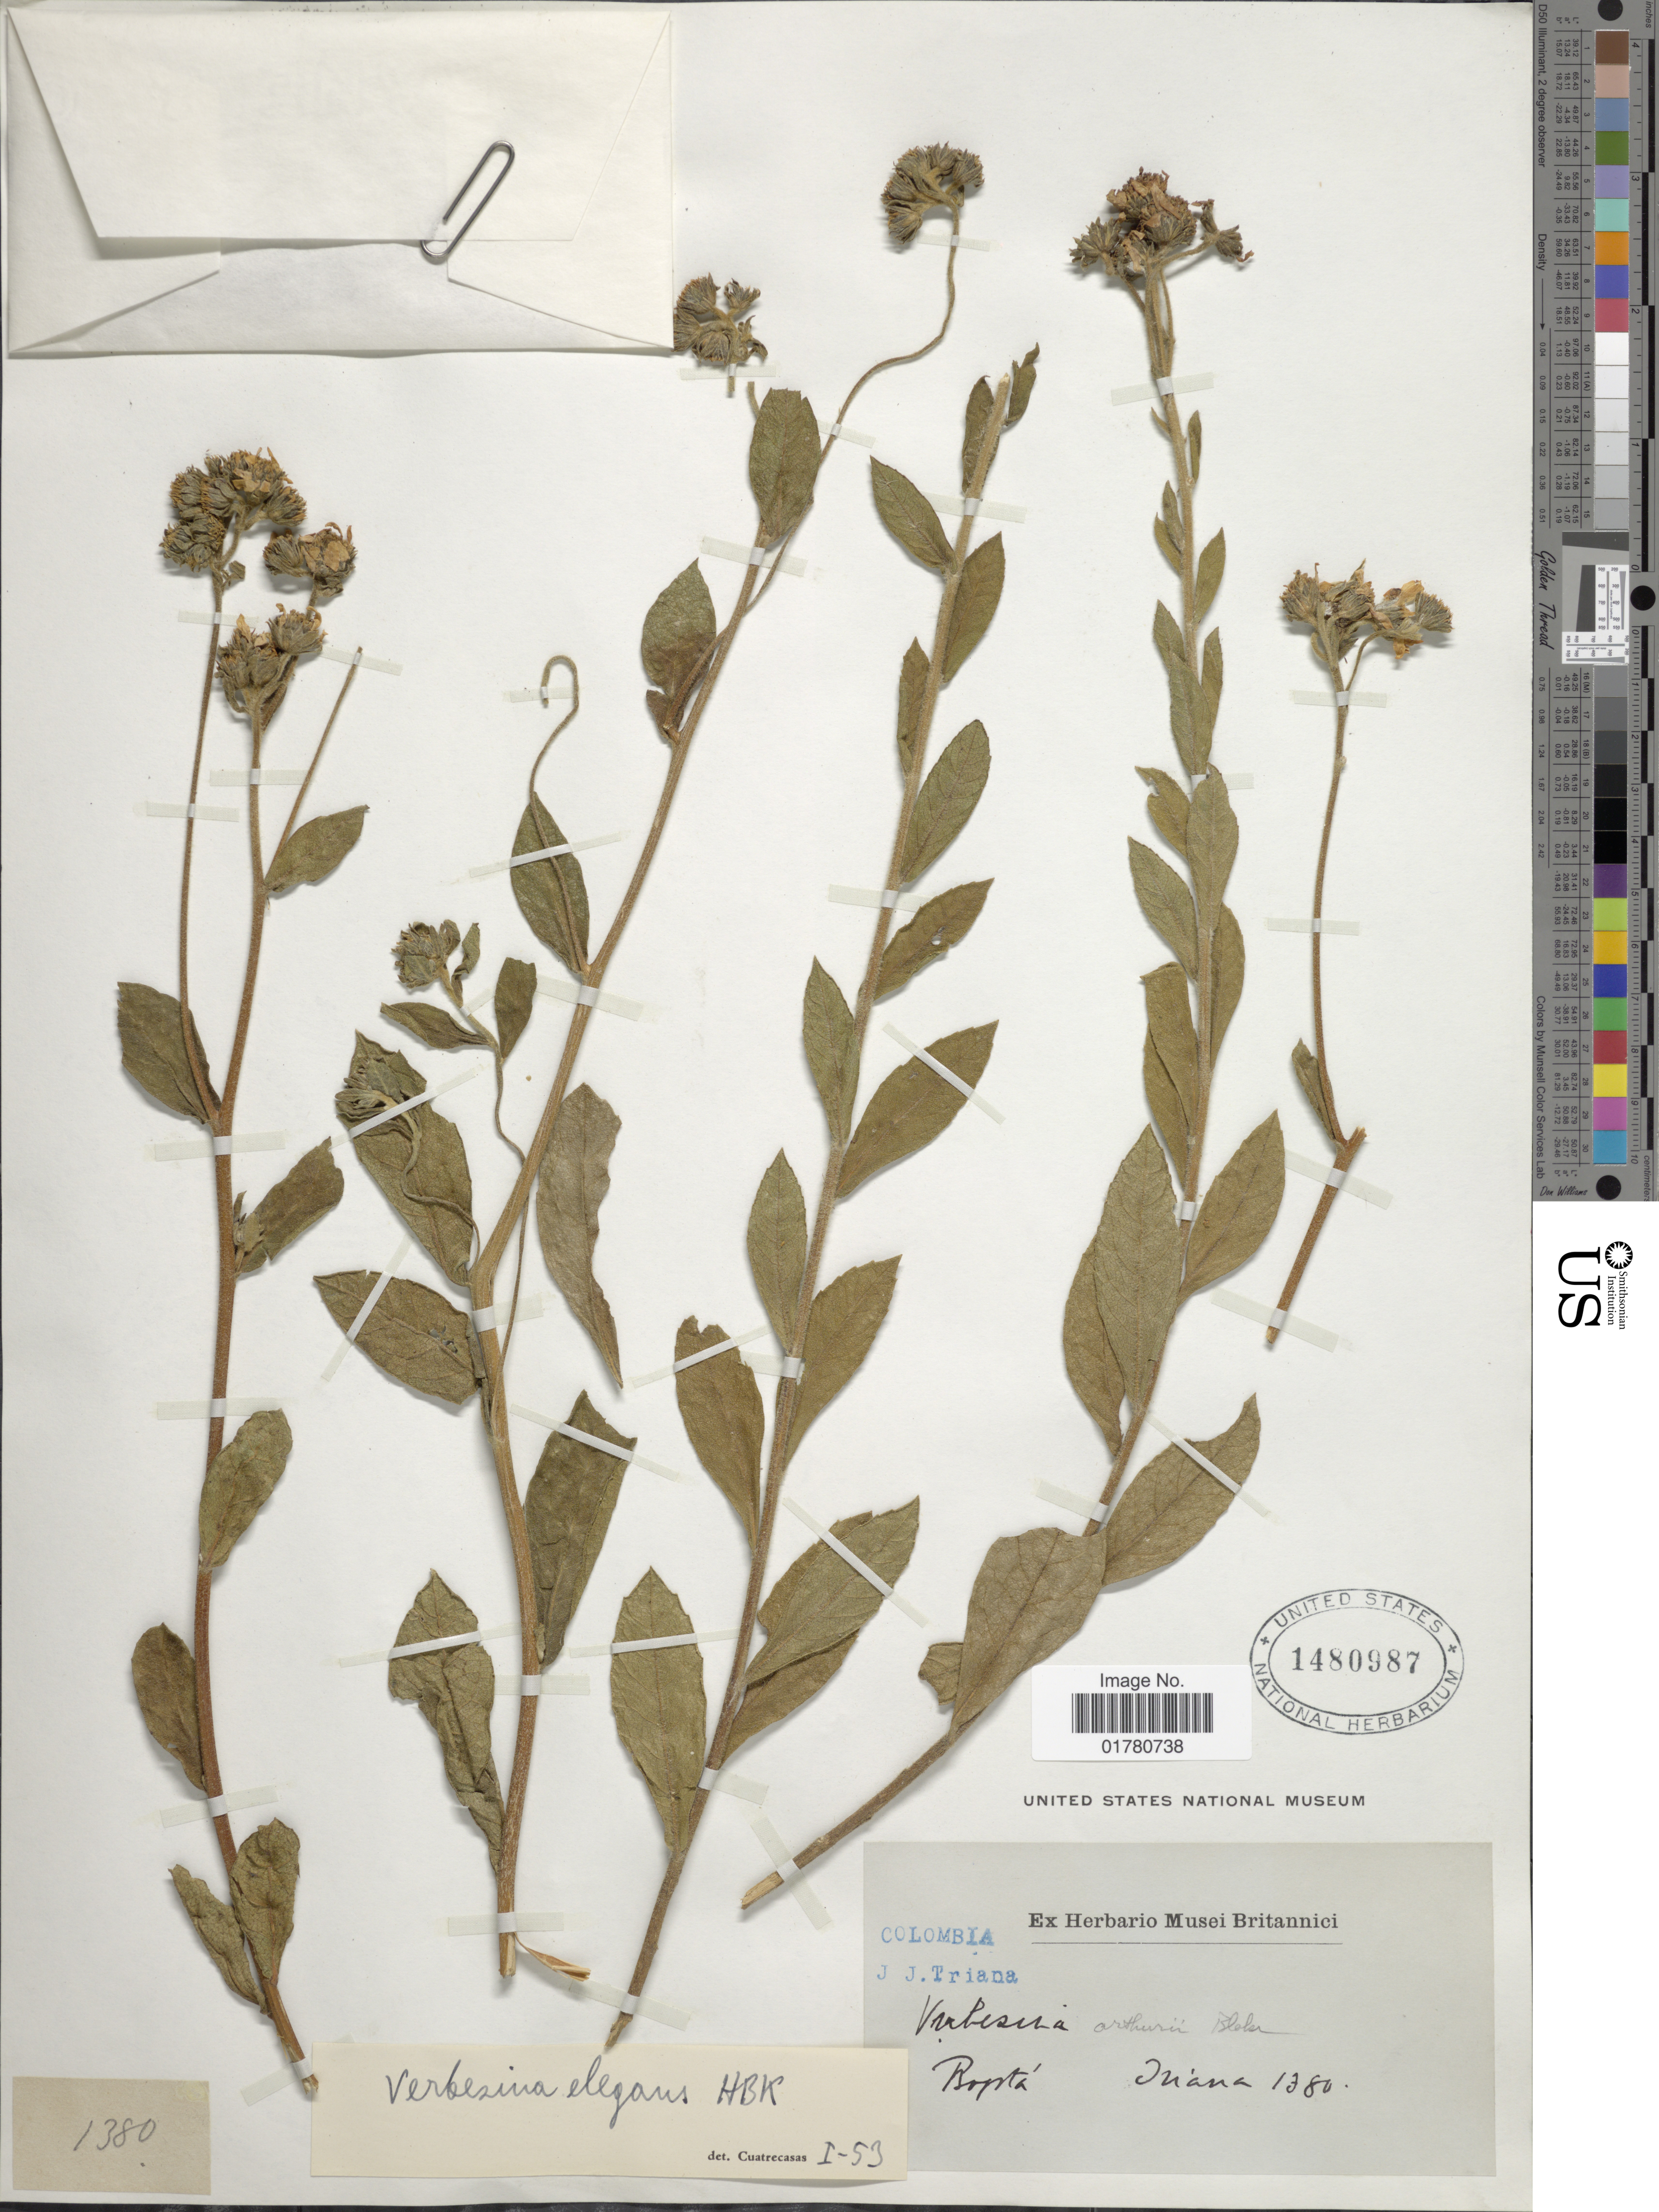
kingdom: Plantae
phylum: Tracheophyta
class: Magnoliopsida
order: Asterales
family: Asteraceae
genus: Verbesina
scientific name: Verbesina elegans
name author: Kunth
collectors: J. J. Triana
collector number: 1380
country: Colombia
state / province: Bogota D.C.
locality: Bogotá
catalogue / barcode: US 1480987